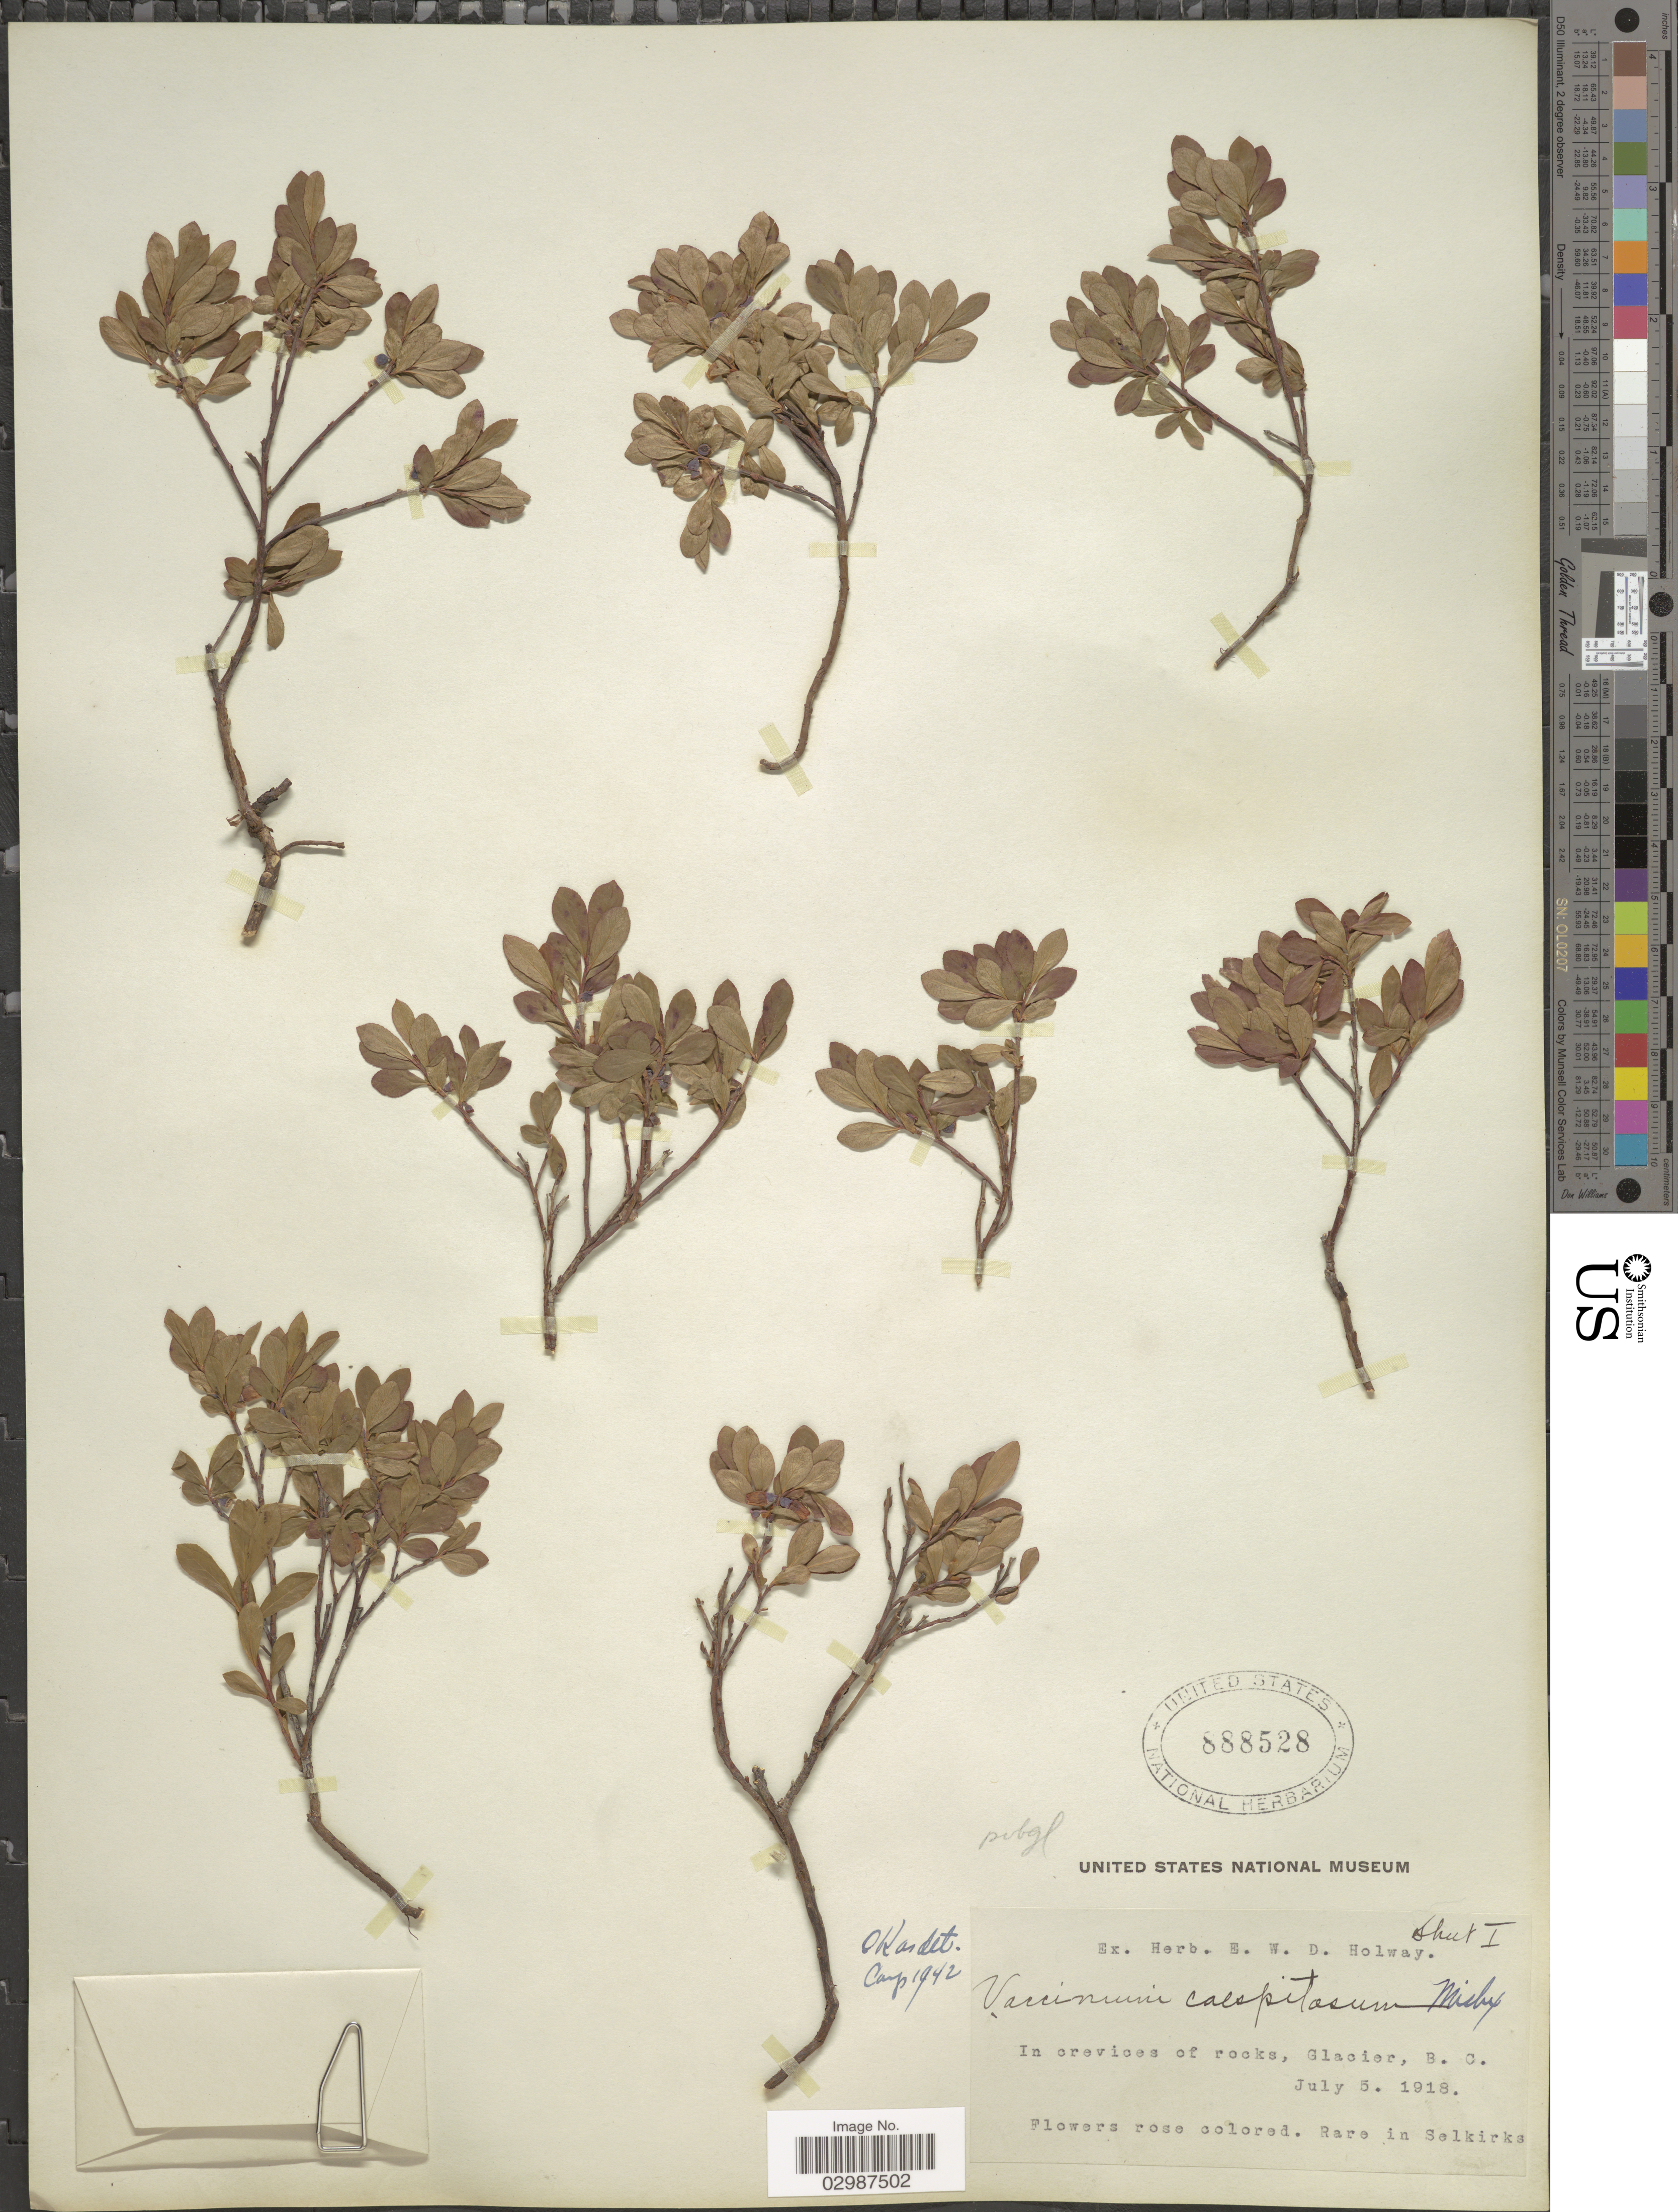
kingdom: Plantae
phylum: Tracheophyta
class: Magnoliopsida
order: Ericales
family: Ericaceae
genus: Vaccinium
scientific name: Vaccinium caespitosum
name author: Michx.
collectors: ex herb. E.W.D. Holway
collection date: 1918-07-05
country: Canada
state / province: British Columbia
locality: Glacier, B.C.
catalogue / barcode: US 888528